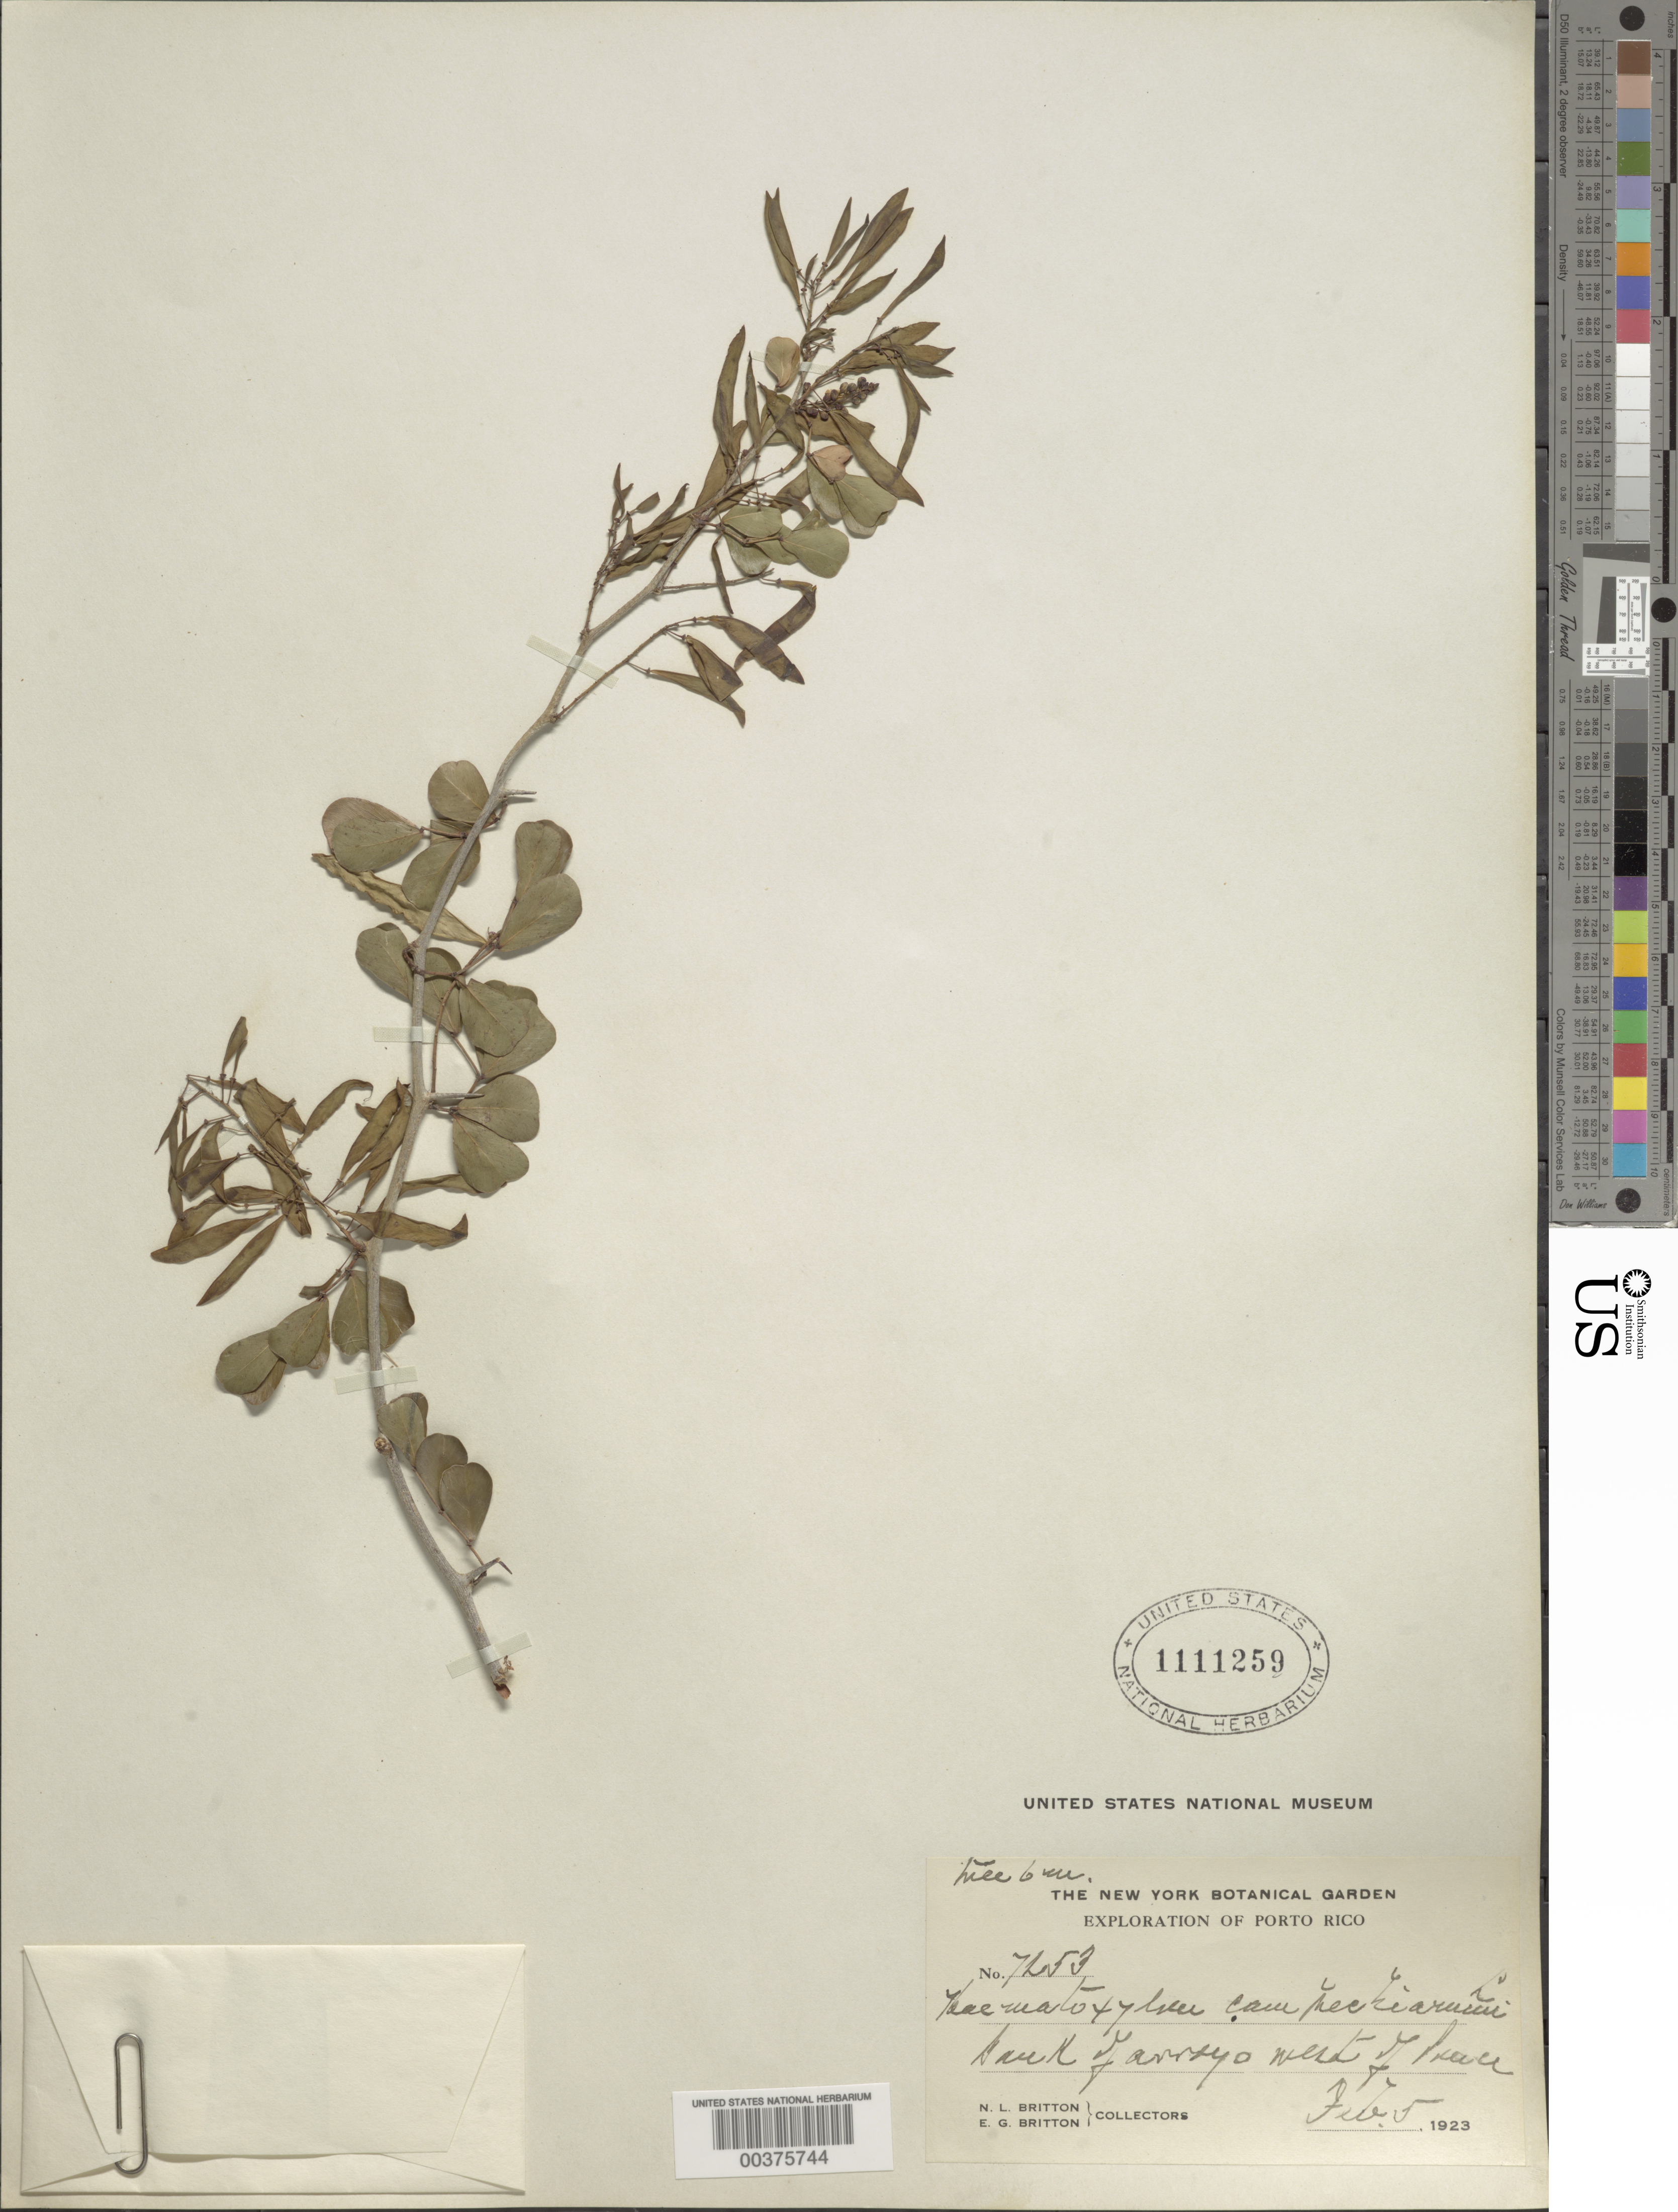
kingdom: Plantae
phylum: Tracheophyta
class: Magnoliopsida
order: Fabales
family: Fabaceae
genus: Haematoxylum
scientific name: Haematoxylum campechianum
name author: L.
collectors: N. Britton & E. G. Britton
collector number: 7253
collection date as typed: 05 Feb 1923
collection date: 1923-02-05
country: Puerto Rico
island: Greater Antilles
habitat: Bank of arroyo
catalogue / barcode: US 1111259